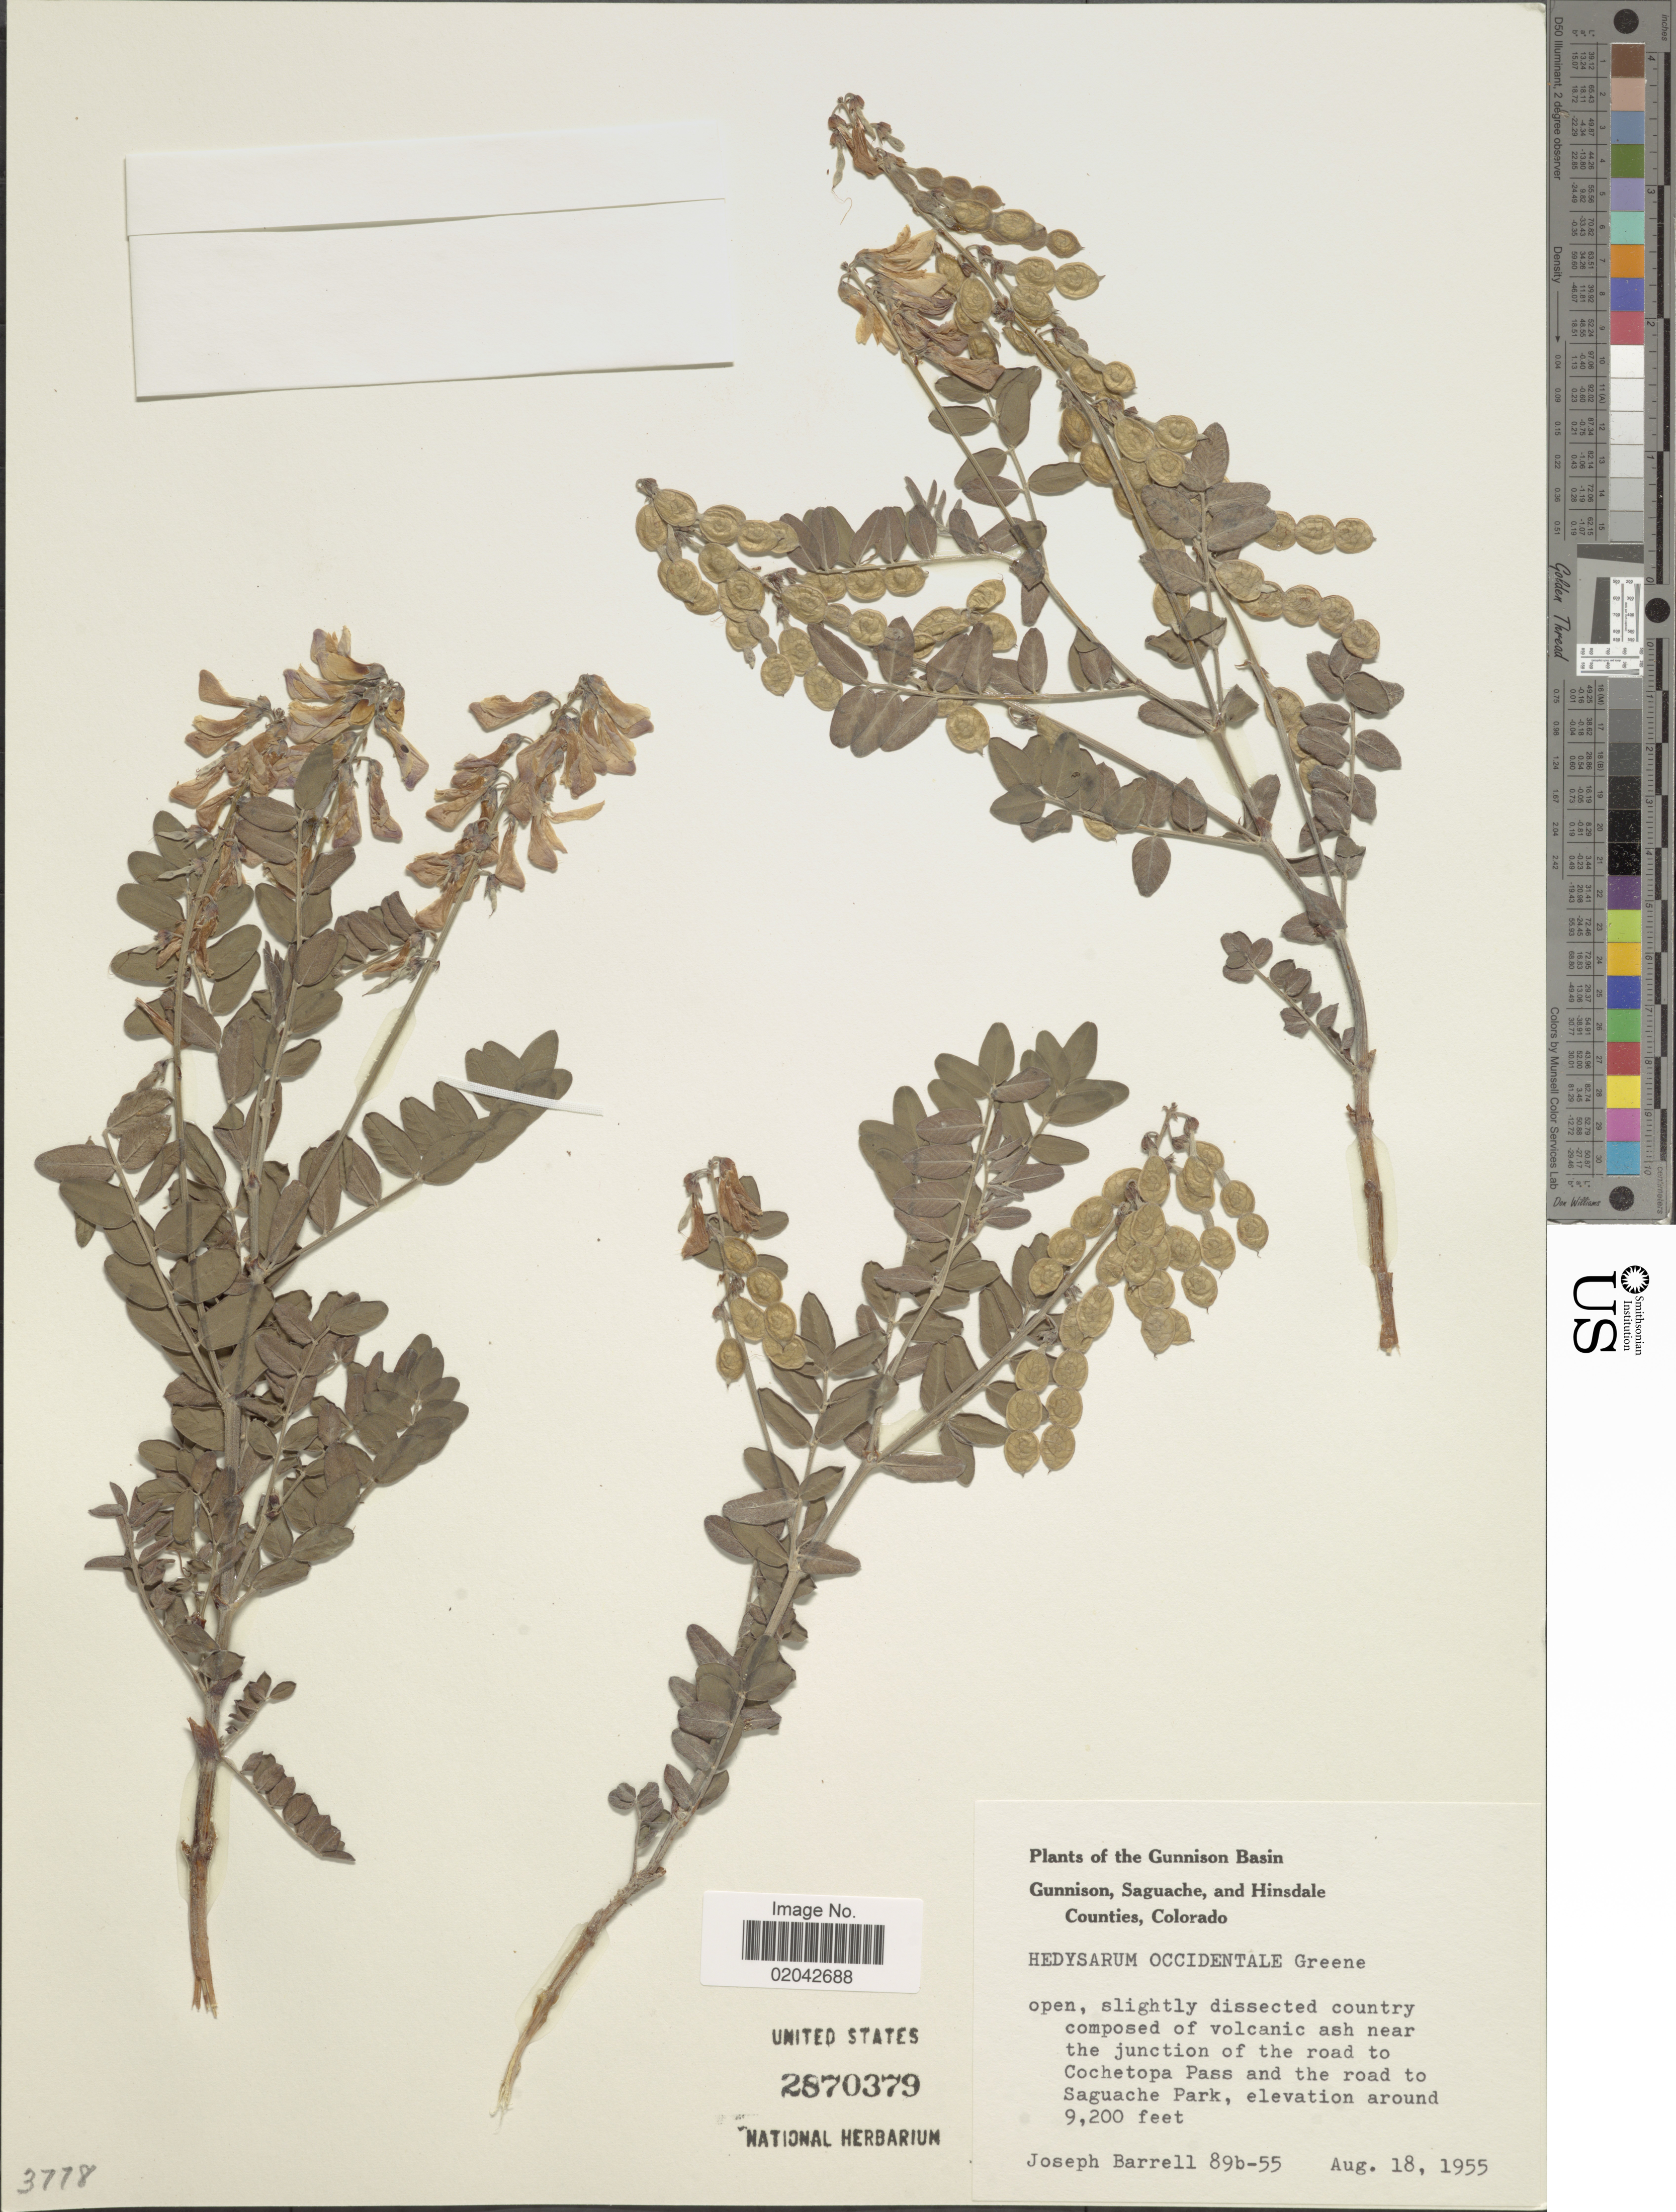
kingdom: Plantae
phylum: Tracheophyta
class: Magnoliopsida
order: Fabales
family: Fabaceae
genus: Hedysarum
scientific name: Hedysarum occidentale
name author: Greene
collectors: J. Barrell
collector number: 89b-55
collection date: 1955-08-18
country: United States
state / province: Colorado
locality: Gunnison Basin, Gunnison, Saguache, and Hinsdale Counties, open, slightly dissected country composed of volcanic ash near the junction of the road to Cochetopa Pass and the road to Sagauche Park.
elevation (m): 2804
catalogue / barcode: US 2870379